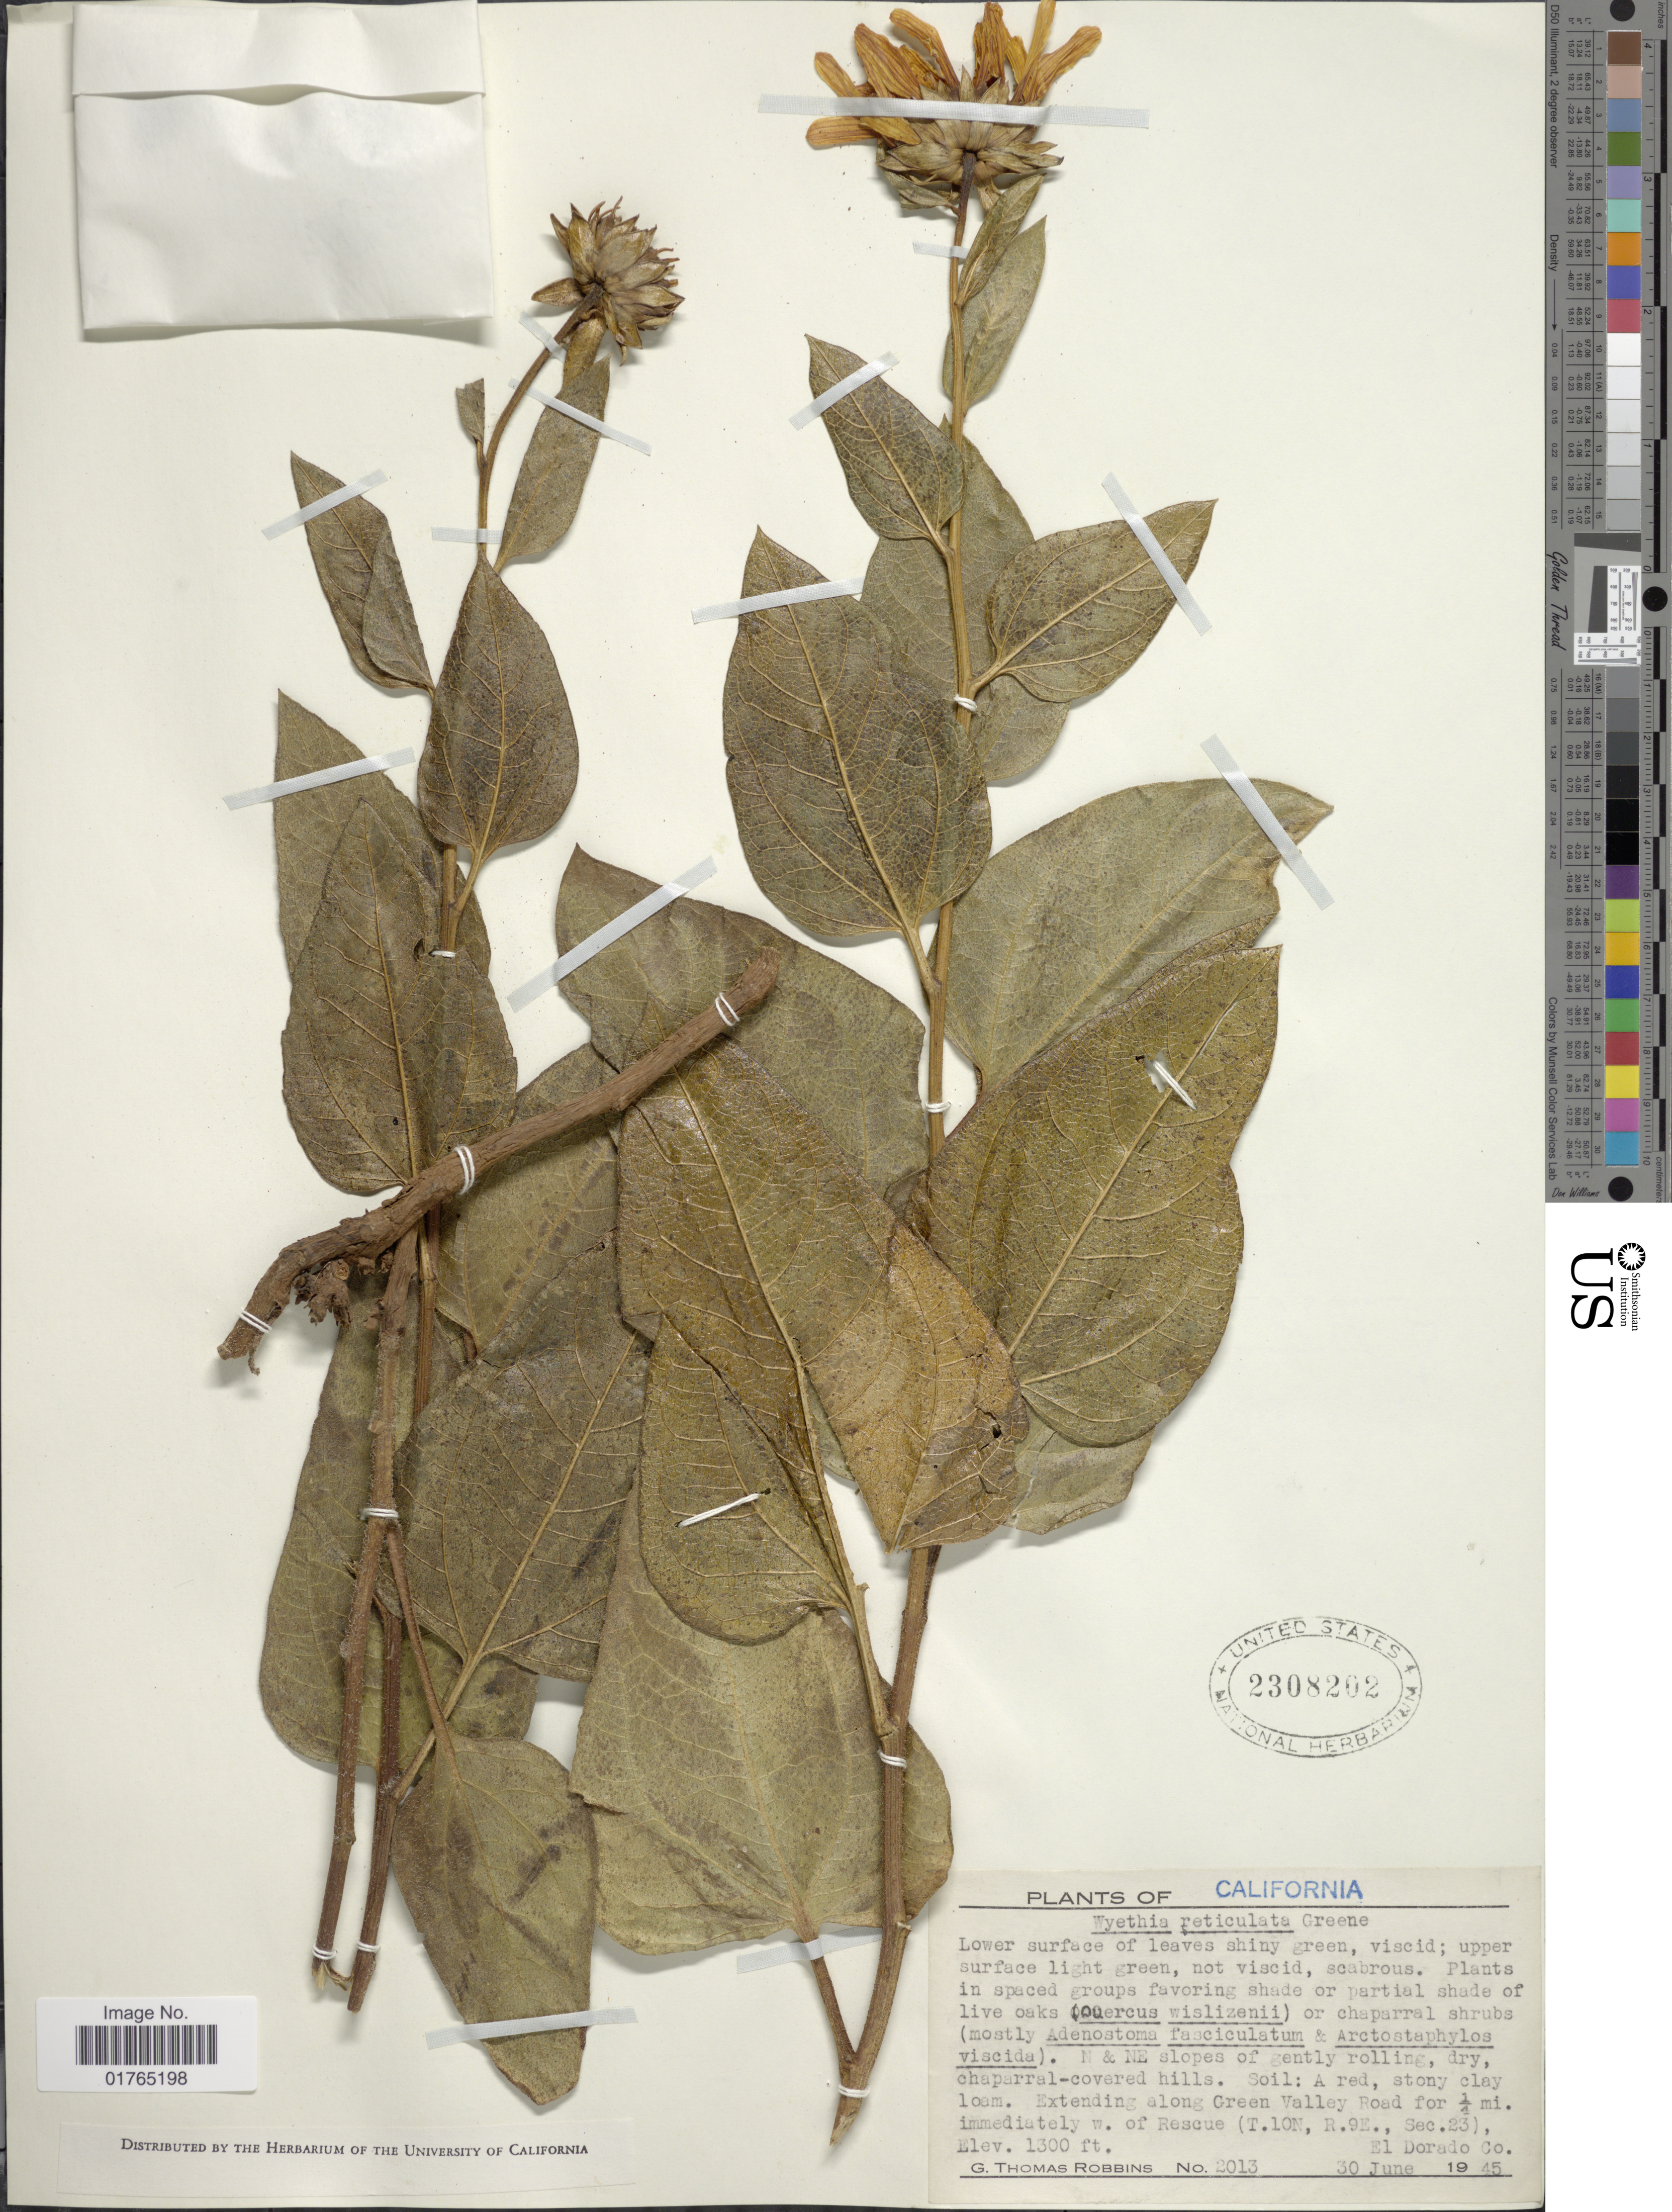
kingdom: Plantae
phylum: Tracheophyta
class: Magnoliopsida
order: Asterales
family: Asteraceae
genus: Wyethia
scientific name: Wyethia reticulata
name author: Greene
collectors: G. T. Robbins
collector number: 2013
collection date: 1945-06-30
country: United States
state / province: California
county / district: El Dorado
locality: Extending along Green Valley Road for ¼ mi. immediately w. of Rescue (T.10N, R.9E., Sec.23), El Dorado Co.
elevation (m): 396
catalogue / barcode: US 2308202